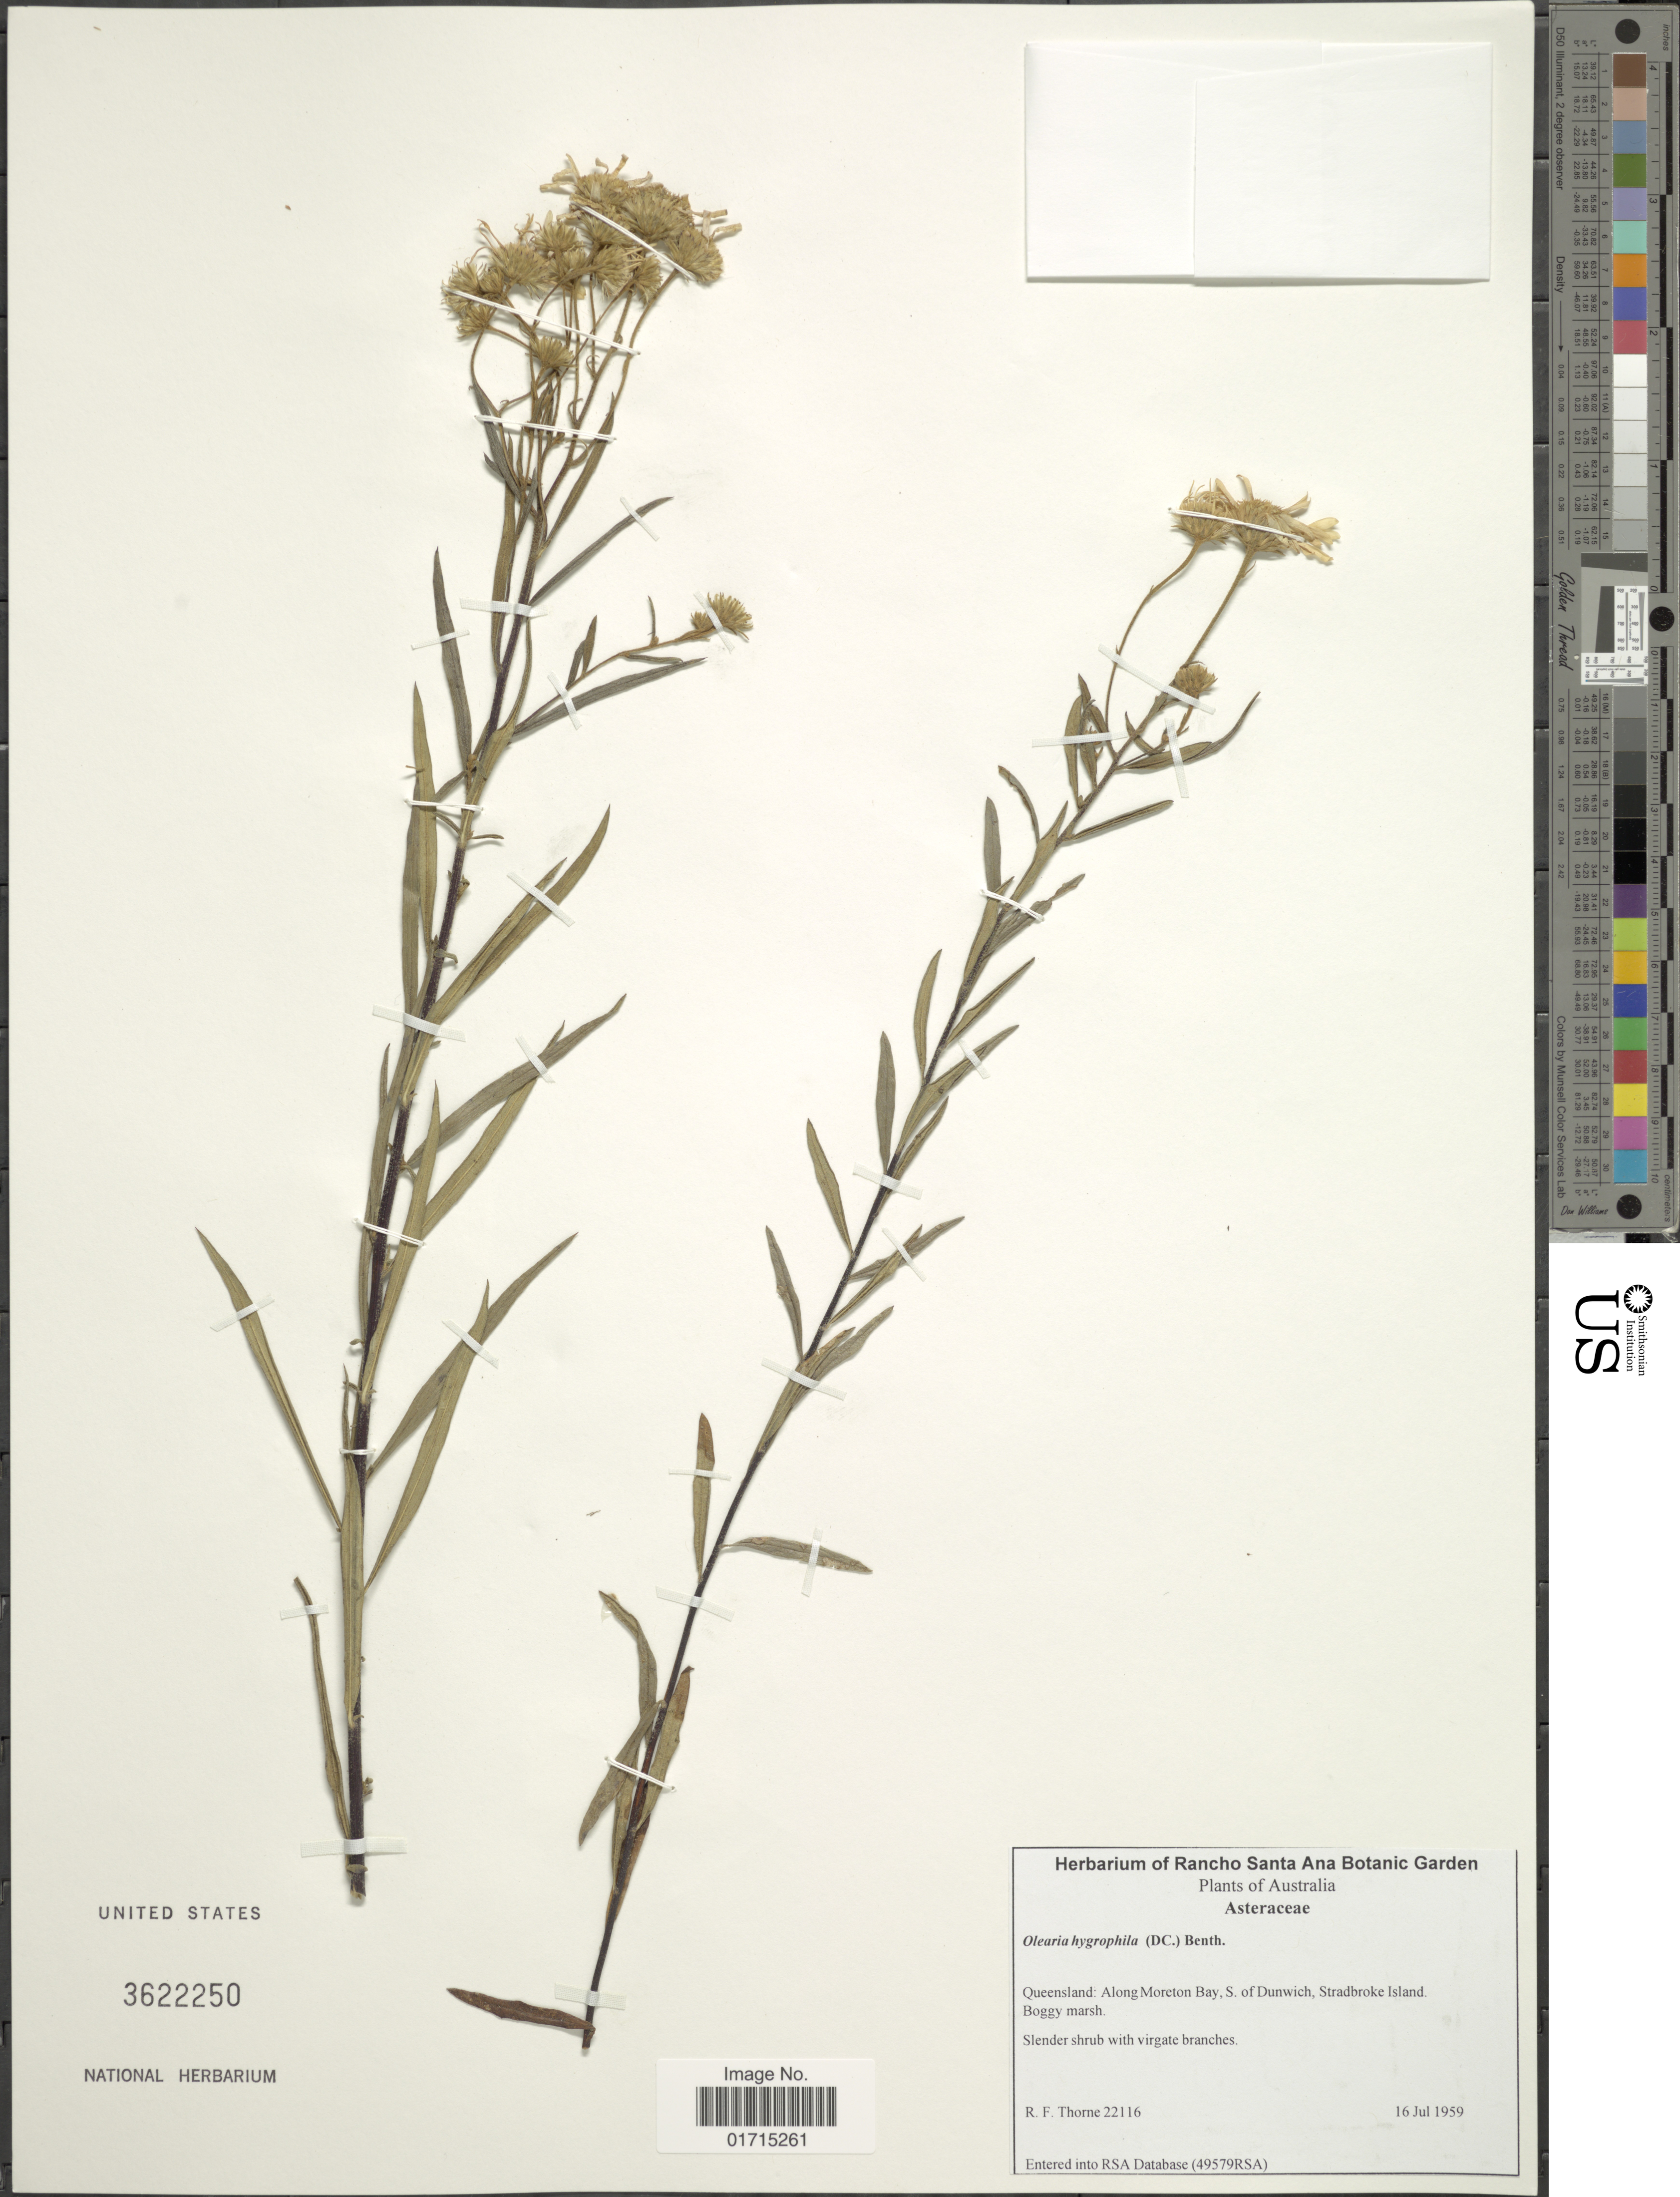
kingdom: Plantae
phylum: Tracheophyta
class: Magnoliopsida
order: Asterales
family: Asteraceae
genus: Olearia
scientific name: Olearia hygrophila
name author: (DC.) Benth.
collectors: R. F. Thorne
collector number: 22116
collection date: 1959-07-16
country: Australia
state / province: Queensland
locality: Along Moreton Bay, S. of Dunwich, Stradbroke Island.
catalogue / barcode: US 3622250